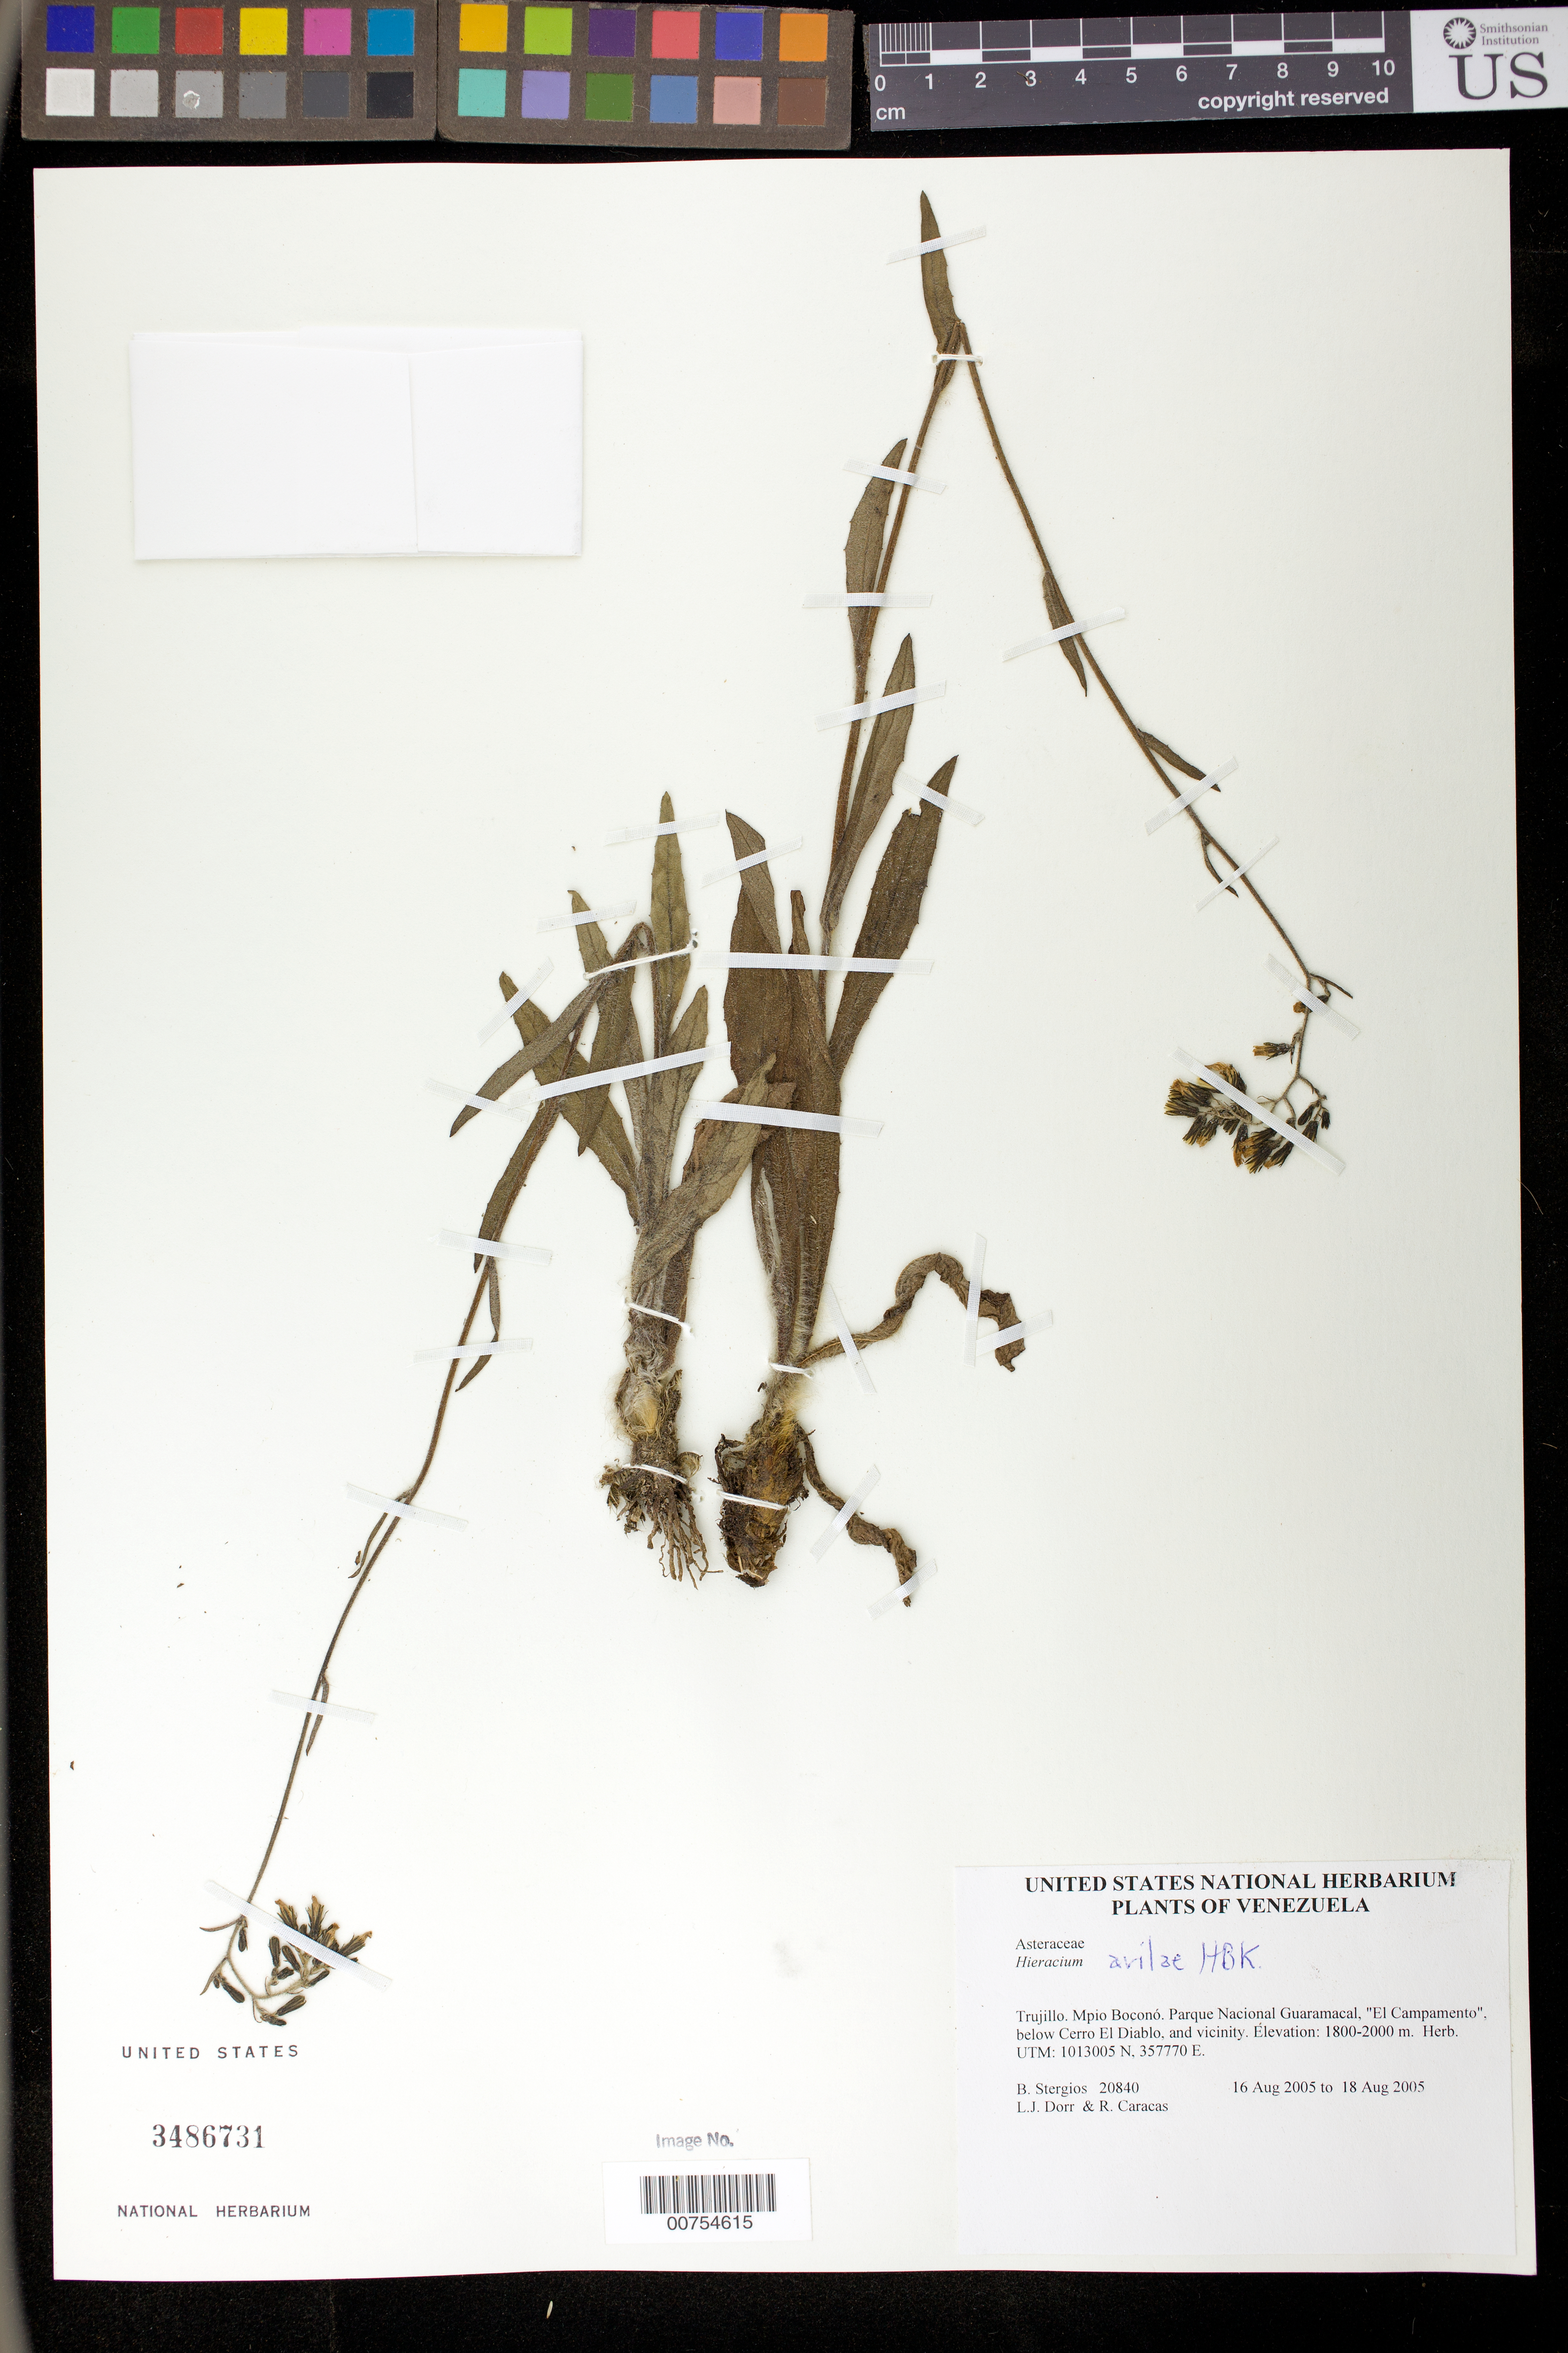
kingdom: Plantae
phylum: Tracheophyta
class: Magnoliopsida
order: Asterales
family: Asteraceae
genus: Hieracium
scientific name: Hieracium avilae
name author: Kunth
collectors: B. G. Stergios, L. J. Dorr & R. Caracas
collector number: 20840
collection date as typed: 16 Aug 2005 to 18 Aug 2005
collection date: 2005-08-16/2005-08-18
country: Venezuela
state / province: Trujillo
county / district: Boconó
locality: Parque Nacional Guaramacal, "El Campamento", below Cerro El Diablo, and vicinity.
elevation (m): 1800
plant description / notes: PORT, US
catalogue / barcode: US 3486731